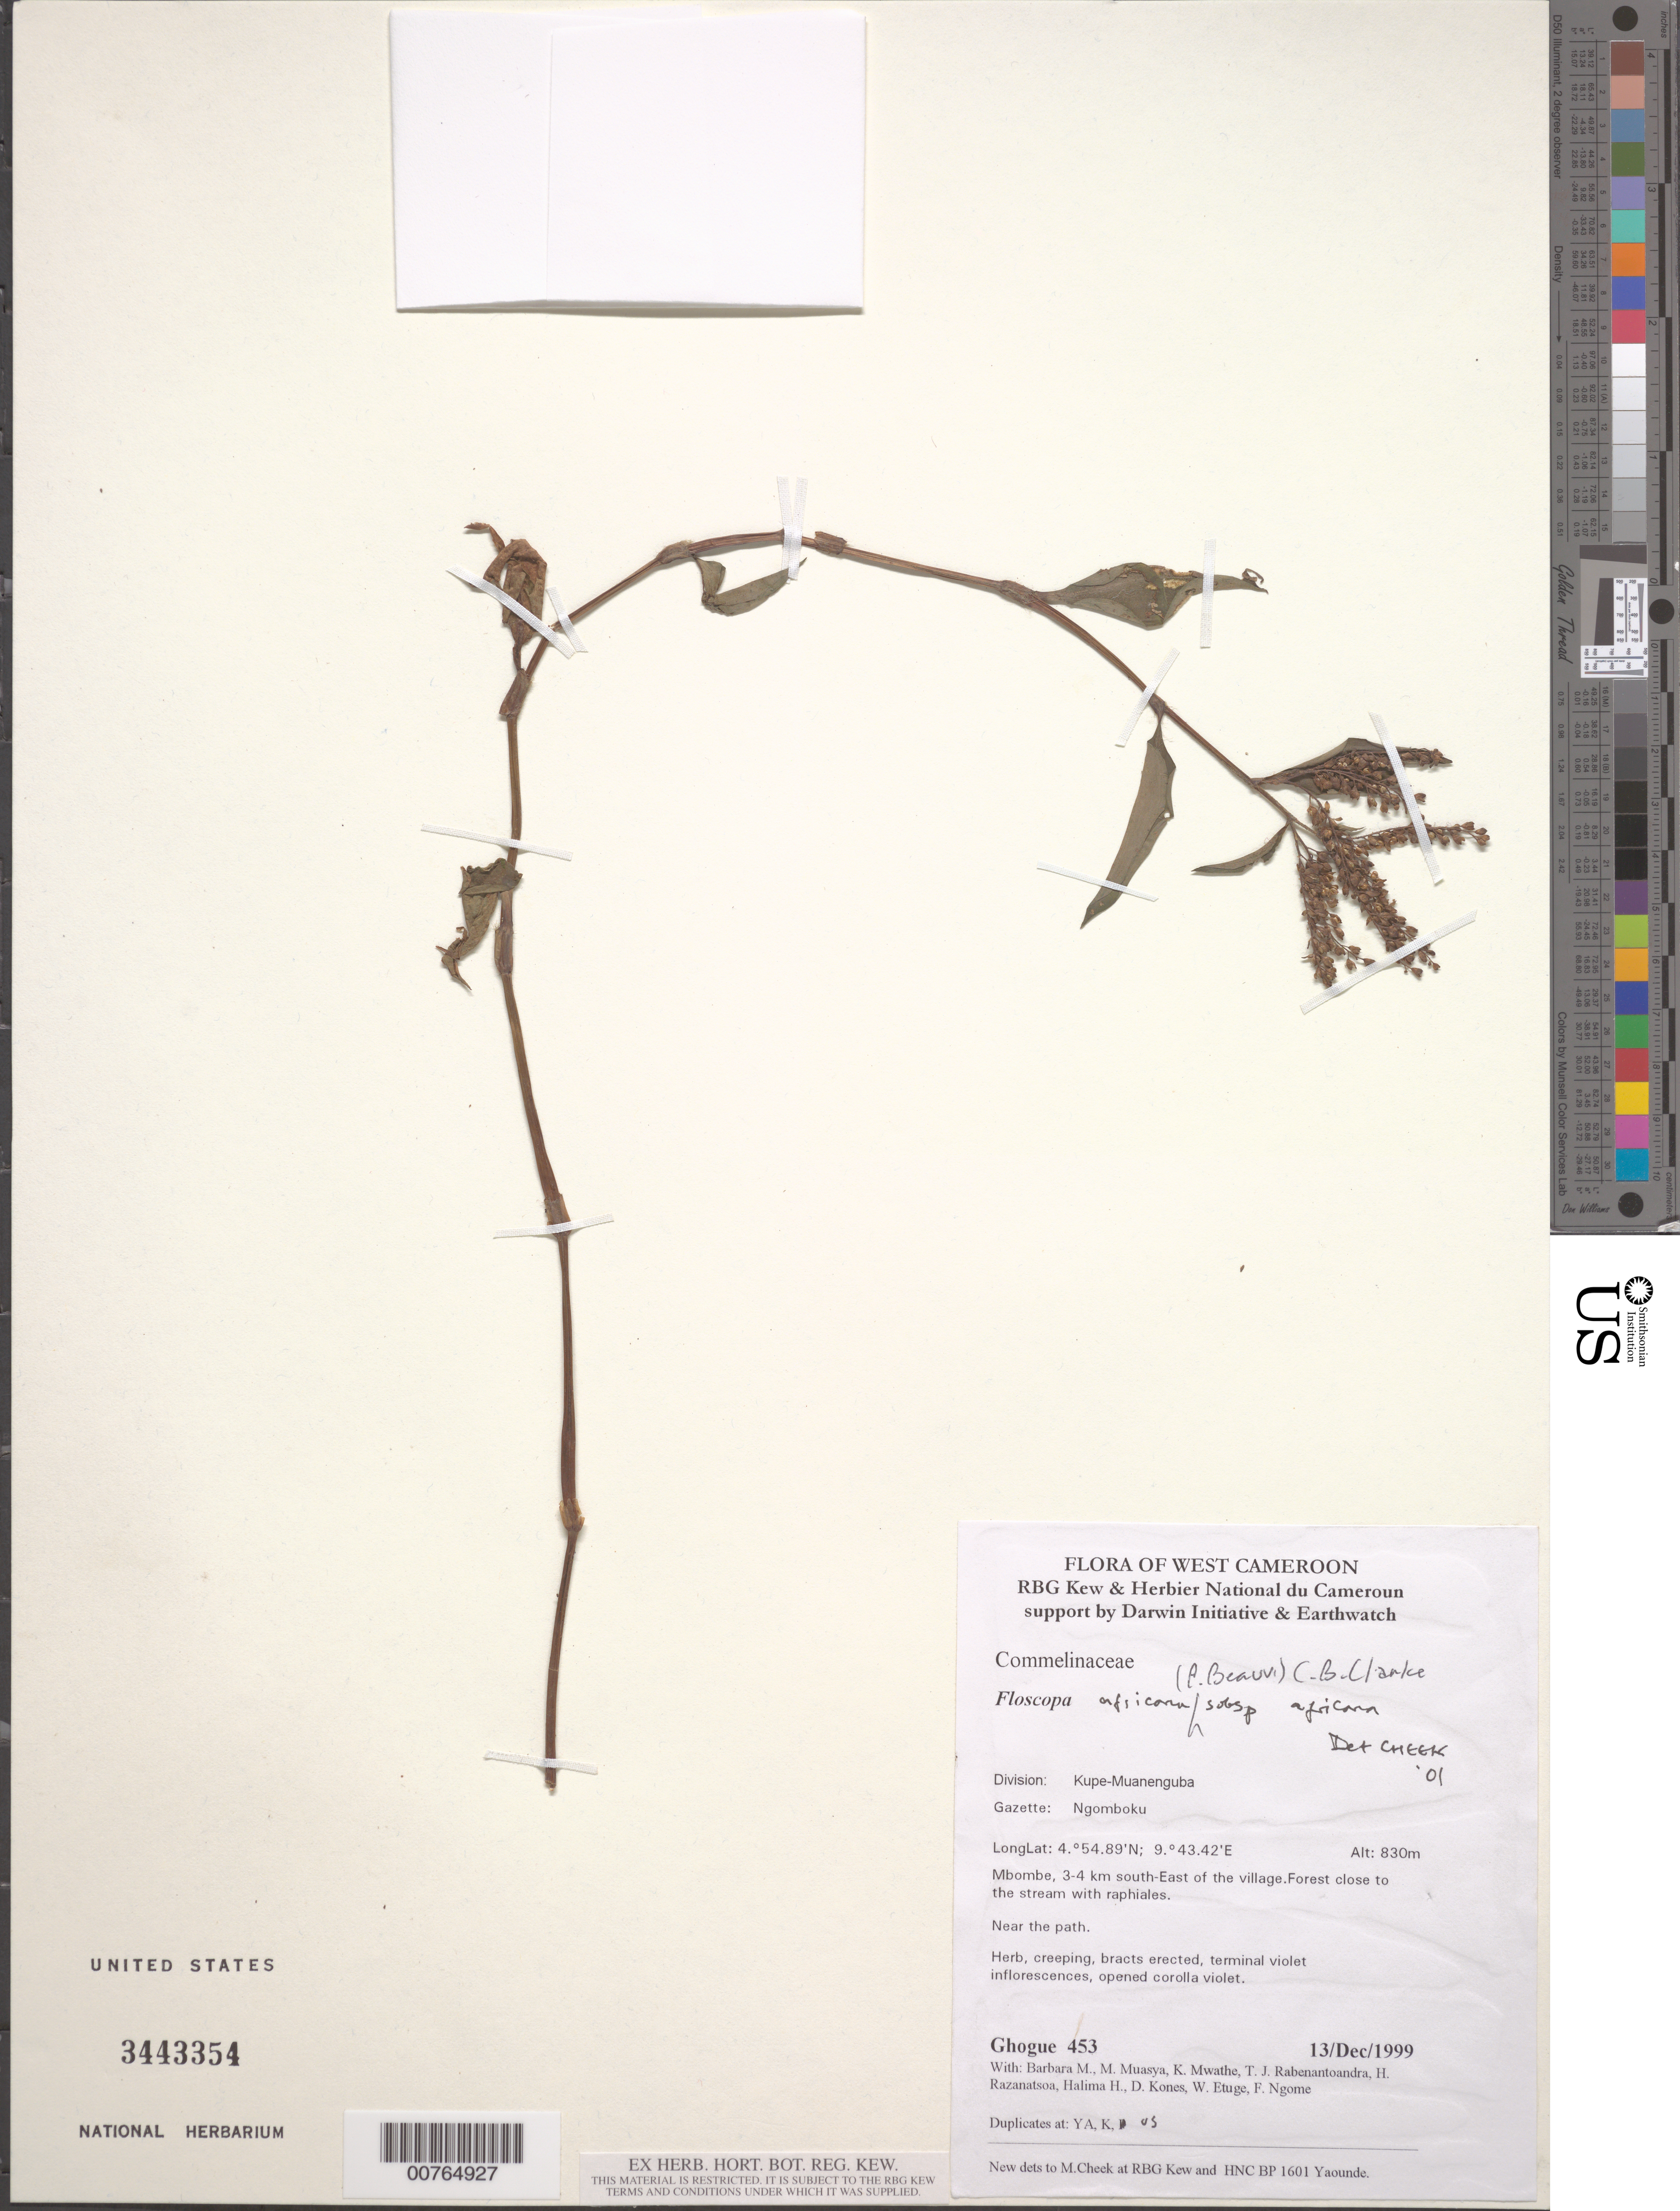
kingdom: Plantae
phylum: Tracheophyta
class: Liliopsida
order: Commelinales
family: Commelinaceae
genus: Floscopa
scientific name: Floscopa africana subsp. africana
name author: (P. Beauv.) C.B. Clarke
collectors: -- Ghogue, A. Muasya, K. Mwathe, T. Rabenantoandra, H. Razanatsoa, H. Halima, D. Kones, M. Etuge & F. Ngome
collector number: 453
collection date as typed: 13 Dec 1999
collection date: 1999-12-13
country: Cameroon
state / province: Sud-Ouest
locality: Ngomboku.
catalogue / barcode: US 3443354